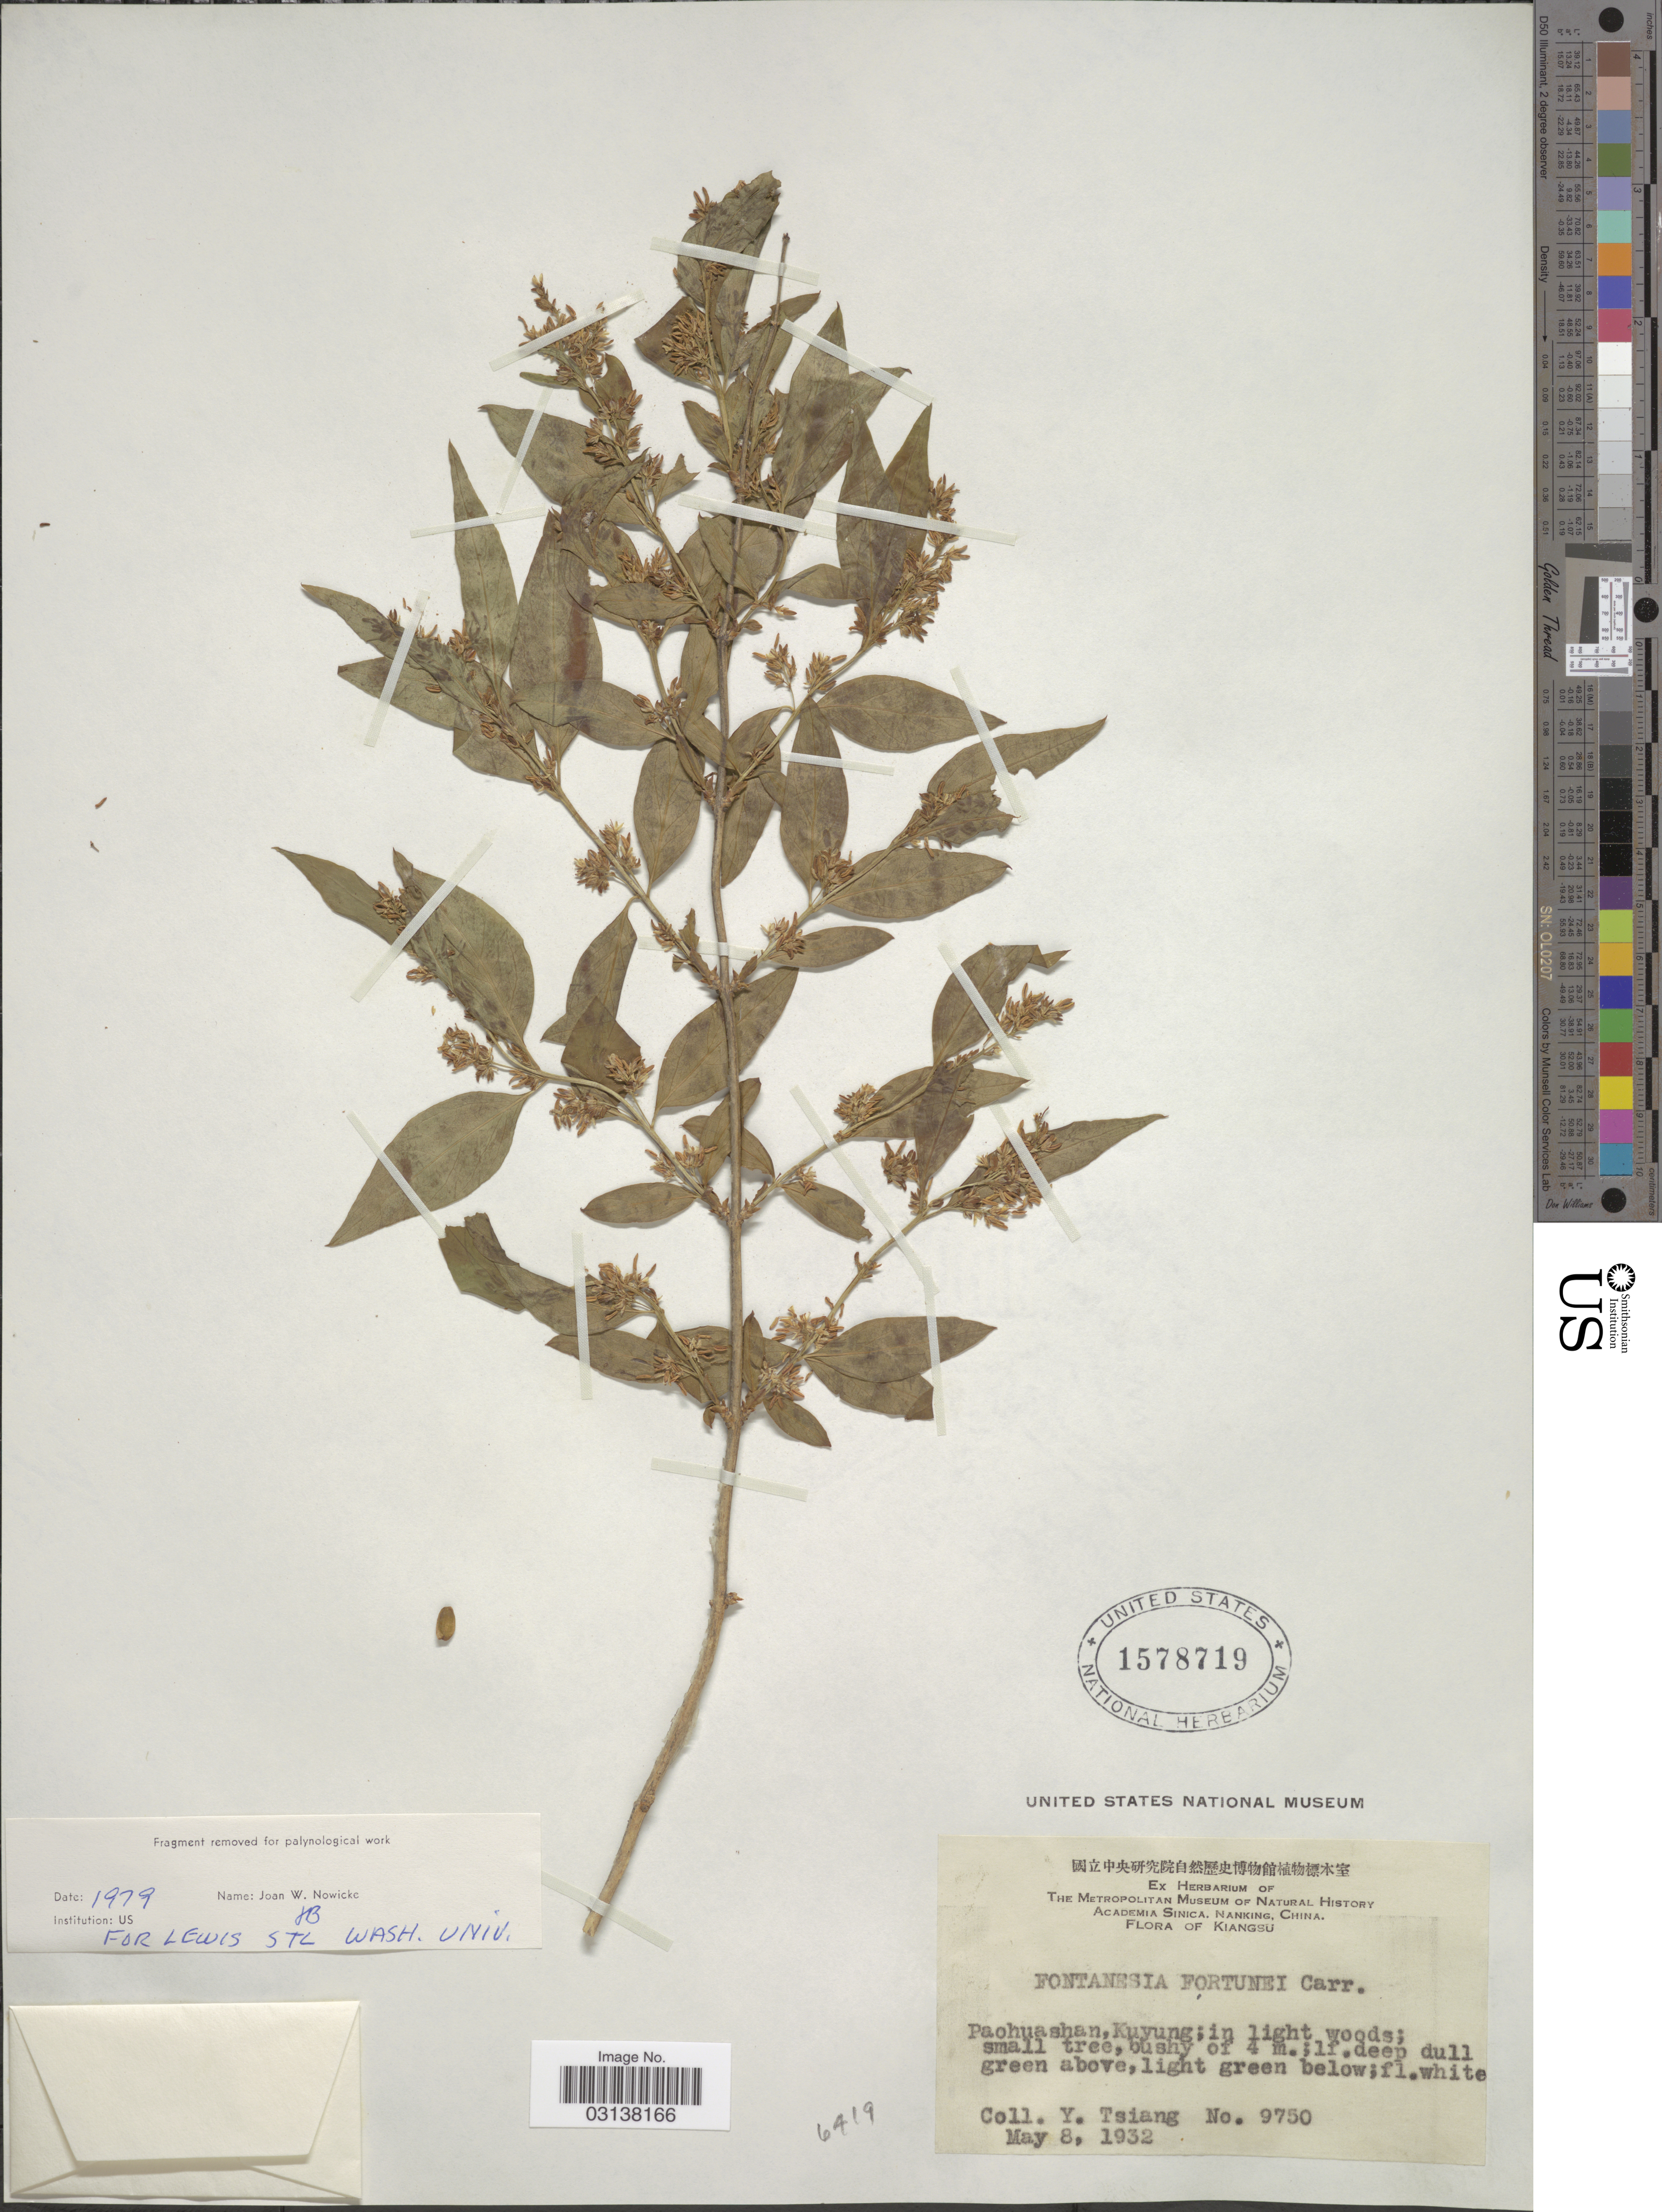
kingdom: Plantae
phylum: Tracheophyta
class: Magnoliopsida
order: Lamiales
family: Oleaceae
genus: Fontanesia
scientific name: Fontanesia fortunei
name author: Carrière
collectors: Y. Tsiang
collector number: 9750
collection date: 1932-05-08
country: China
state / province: Jiangsu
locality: Kiangsu. Paohuashan, Kuyung.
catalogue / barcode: US 1579719